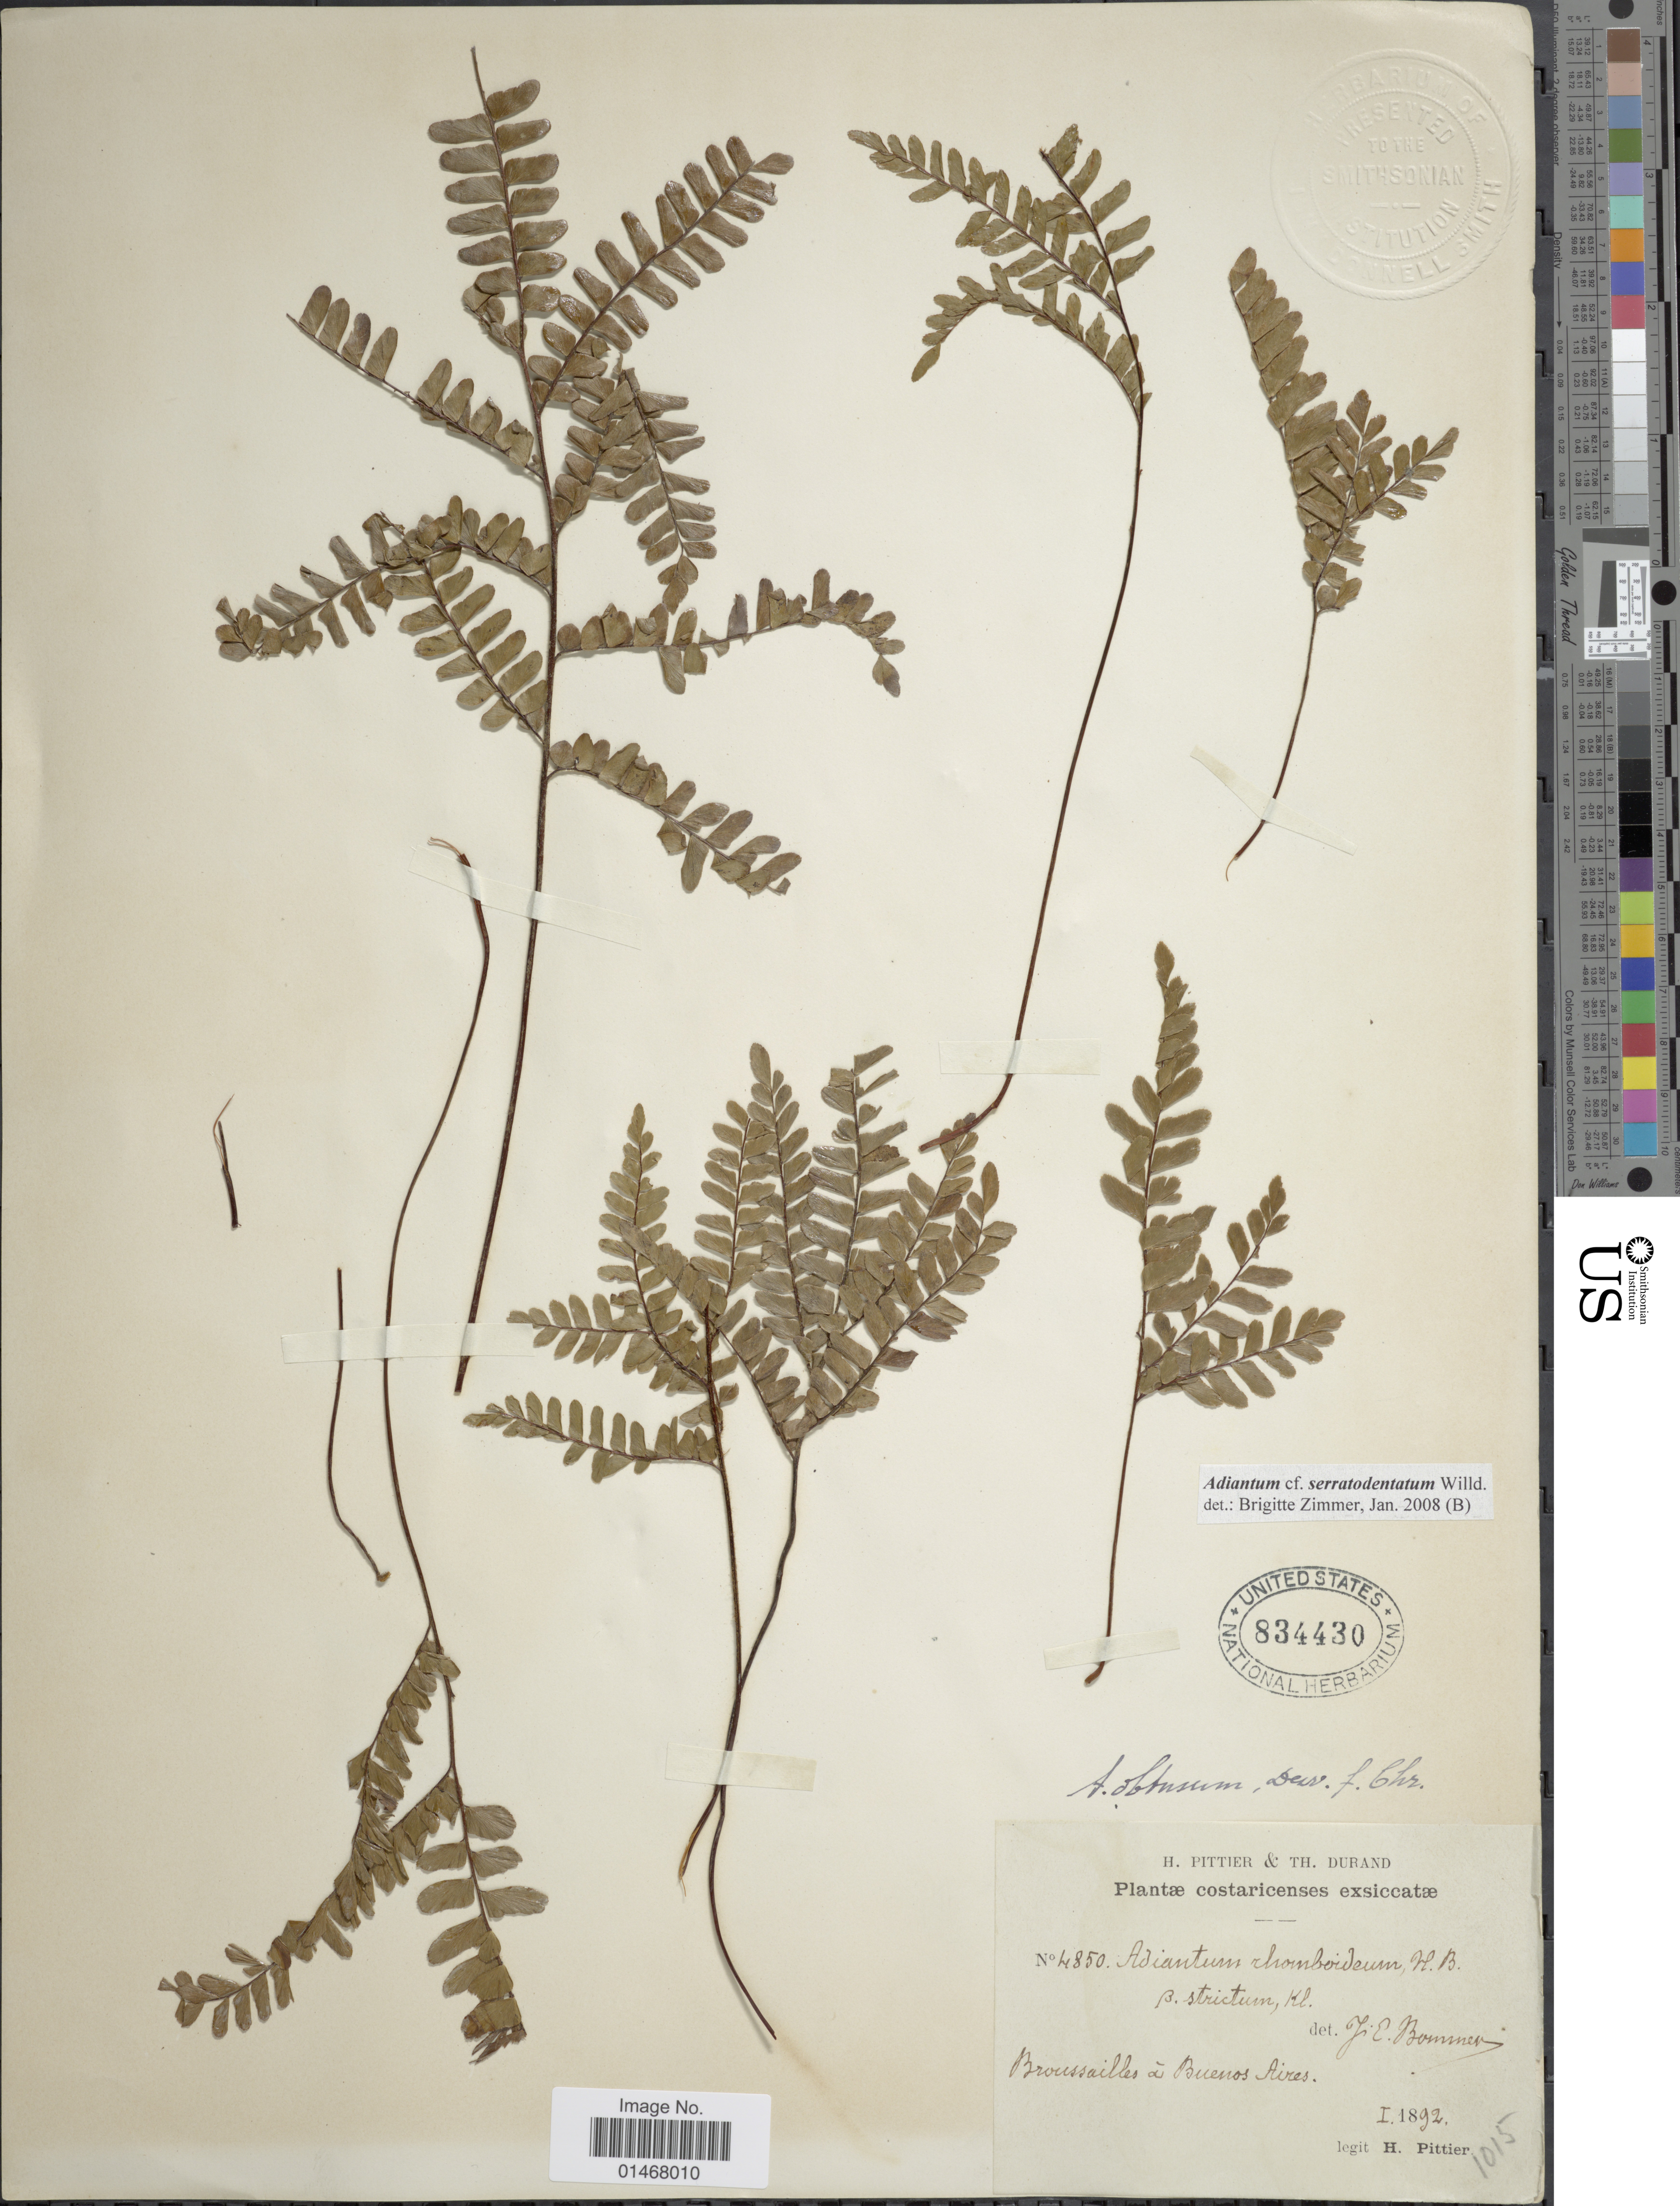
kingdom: Plantae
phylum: Tracheophyta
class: Polypodiopsida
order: Polypodiales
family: Pteridaceae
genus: Adiantum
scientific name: Adiantum serratodentatum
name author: Humb. & Bonpl. ex Willd.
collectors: H. F. Pittier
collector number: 4850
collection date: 1892-01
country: Costa Rica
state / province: Puntarenas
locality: Broussailes á Buenos Aires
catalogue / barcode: US 834430